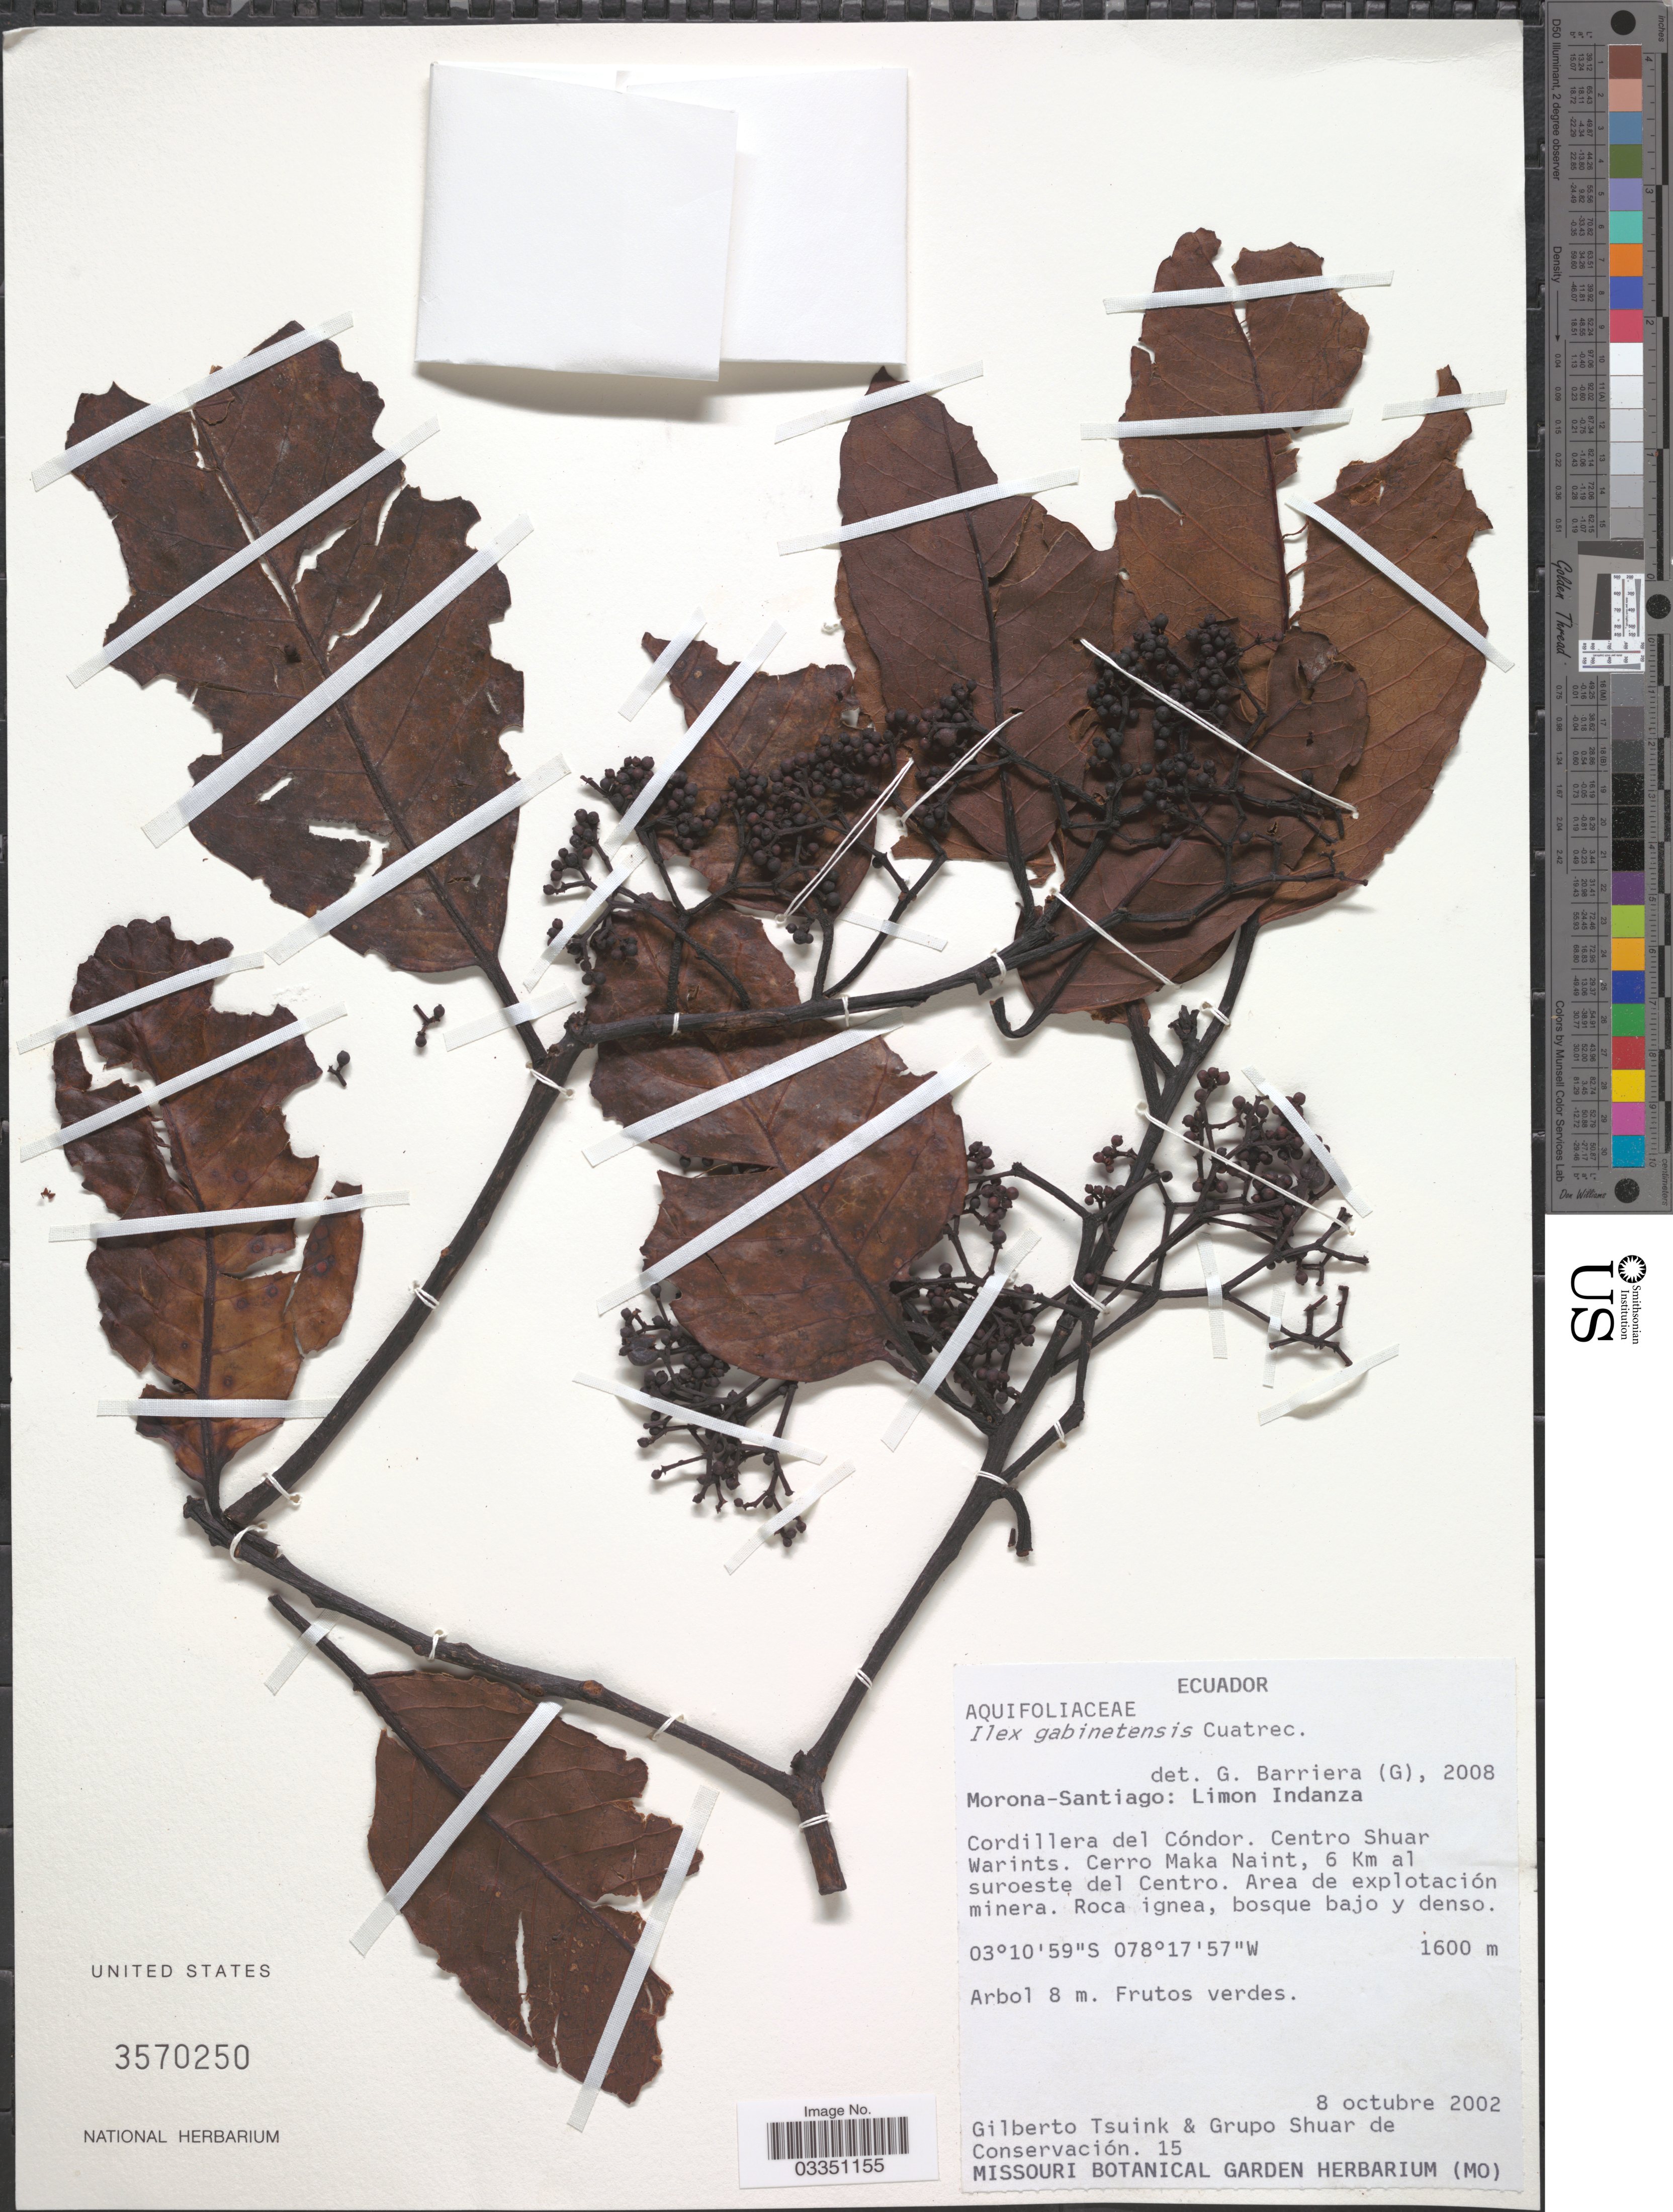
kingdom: Plantae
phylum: Tracheophyta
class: Magnoliopsida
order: Aquifoliales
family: Aquifoliaceae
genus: Ilex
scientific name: Ilex gabinetensis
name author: Cuatrec.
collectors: G. Tsuink & Grupo Shuar de conservación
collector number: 15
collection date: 2002-10-08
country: Ecuador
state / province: Morona-Santiago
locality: Limon Indanza. Cordillera del Cóndor. Centro Shuar Warints. Cerro Maka Naint, 6 Km al suroeste del Centro. Area de explotación minera.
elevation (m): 1600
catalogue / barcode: US 3570250